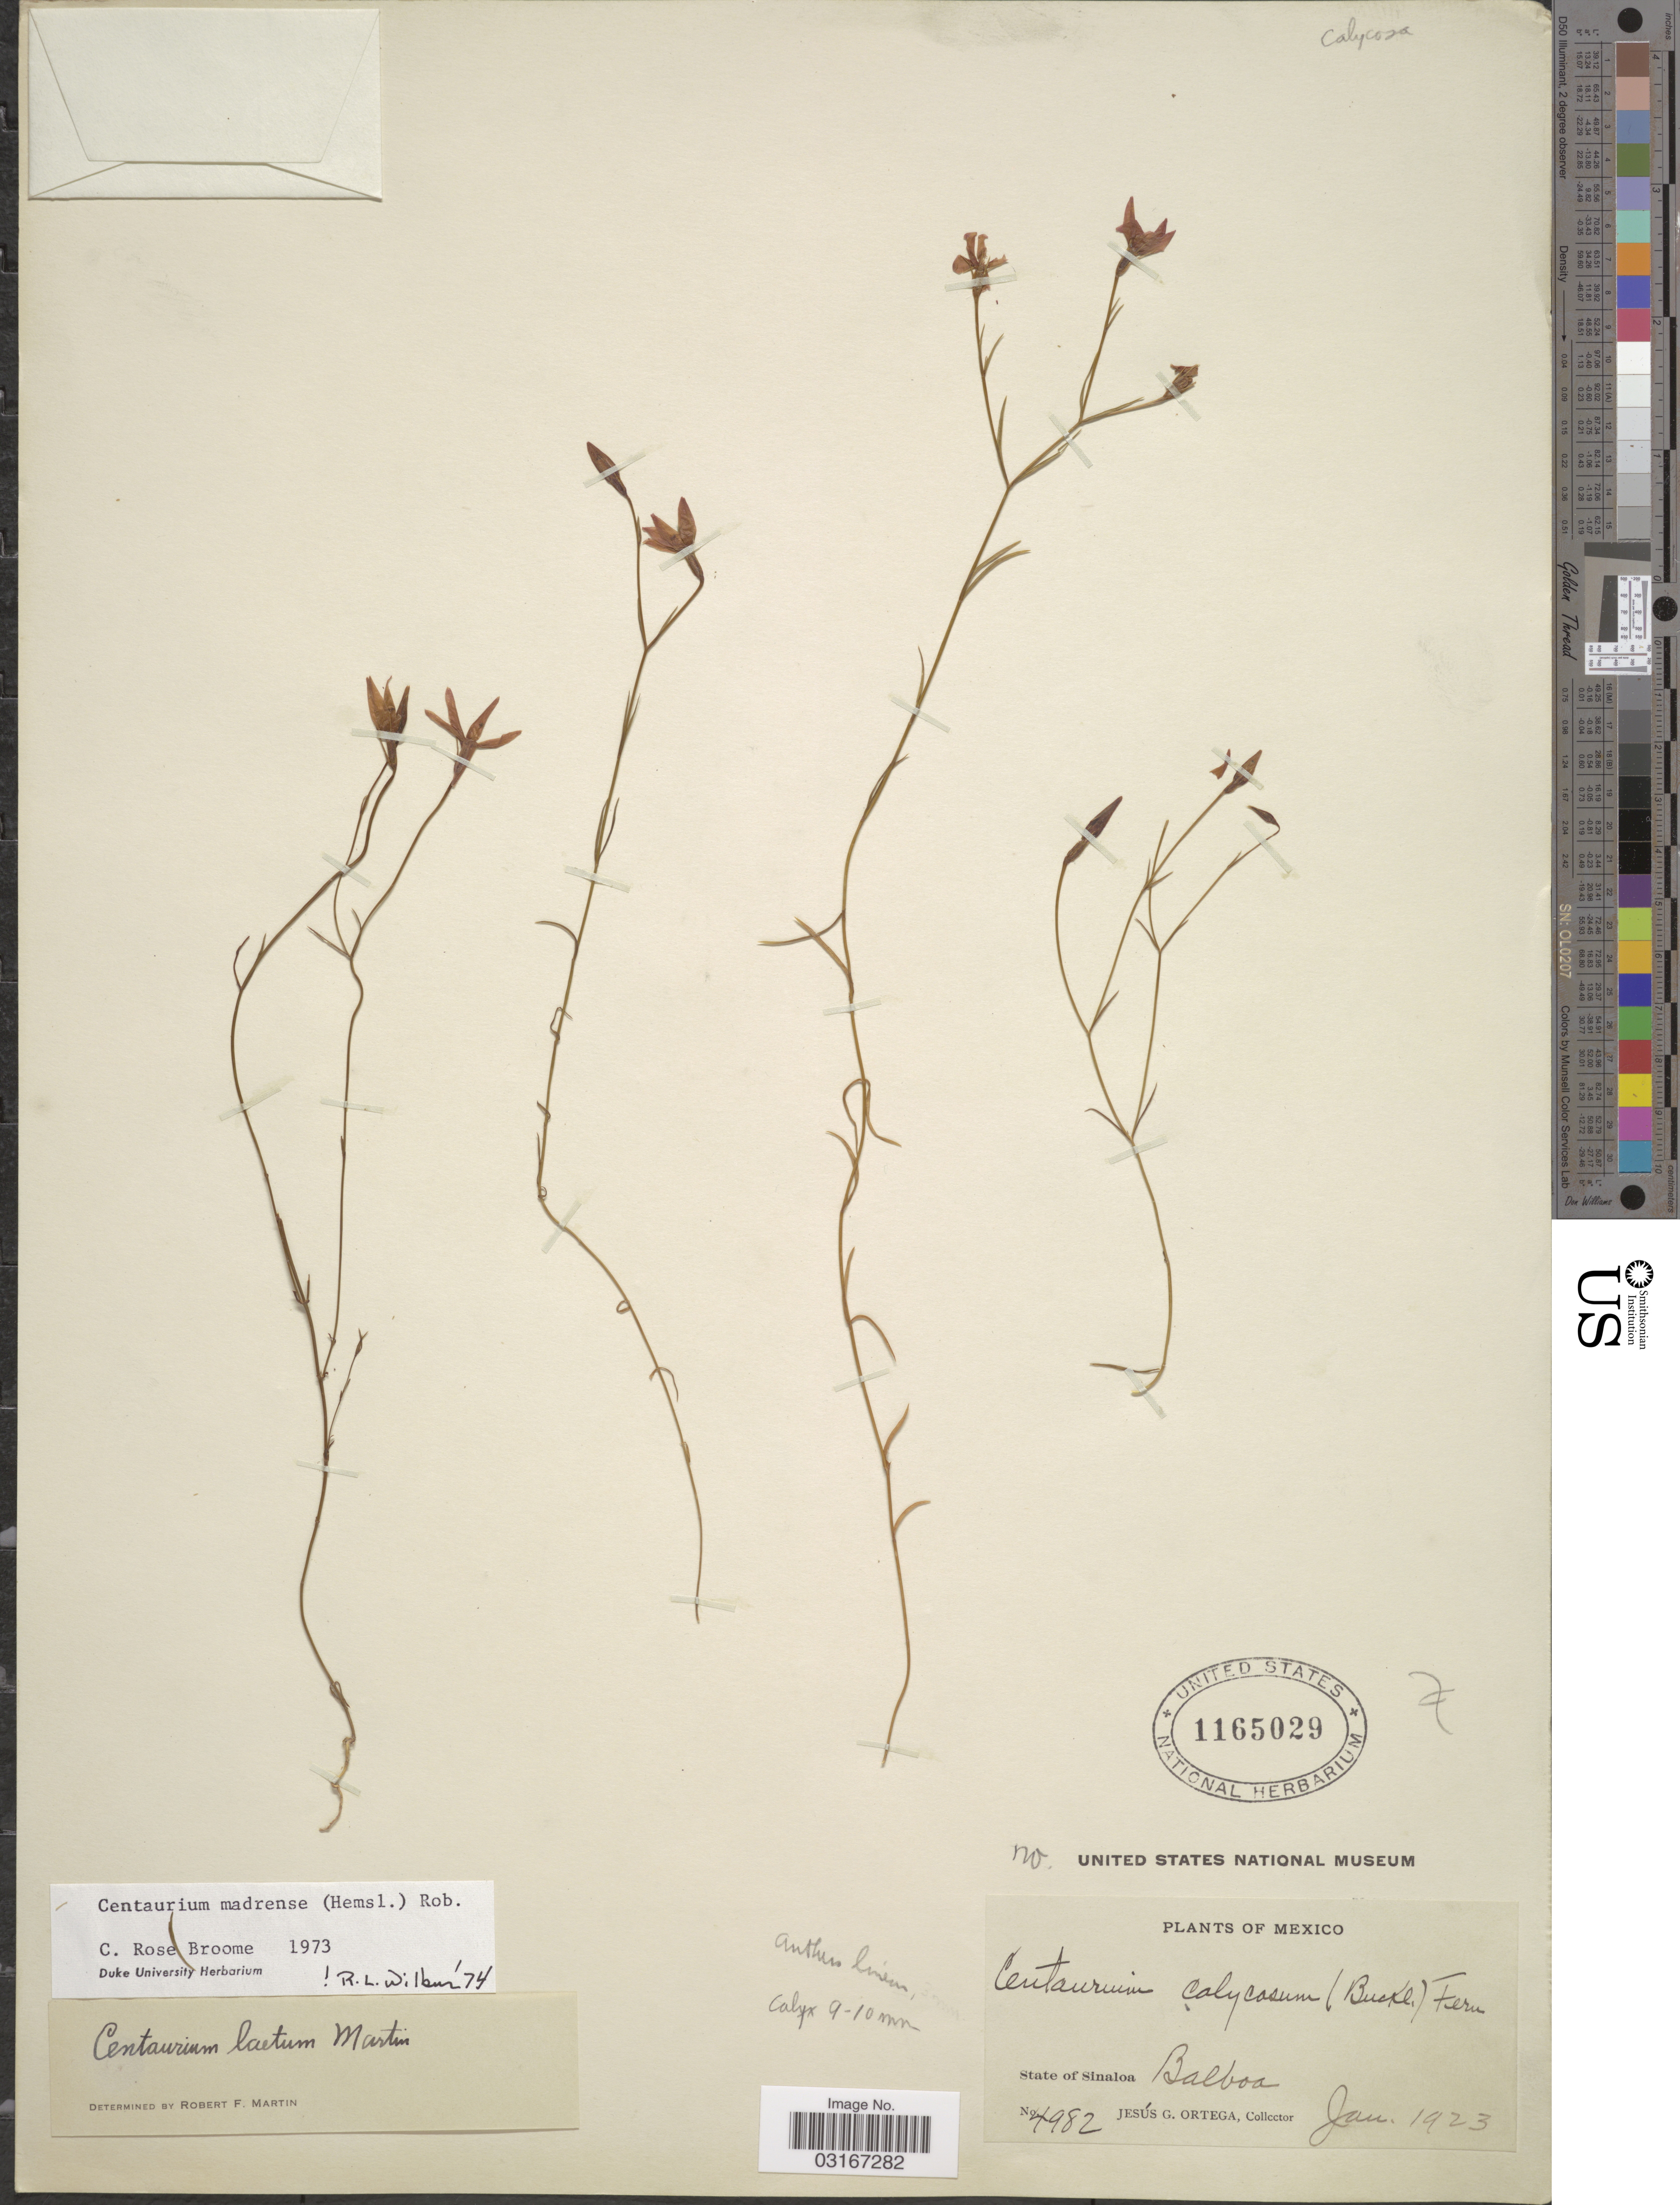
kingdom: Plantae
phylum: Tracheophyta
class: Magnoliopsida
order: Gentianales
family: Gentianaceae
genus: Centaurium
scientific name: Centaurium madrense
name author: (Hemsl.) B.L. Rob.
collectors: J. Ortega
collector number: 4982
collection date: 1923-01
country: Mexico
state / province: Sinaloa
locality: Balboa.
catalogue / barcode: US 1165029